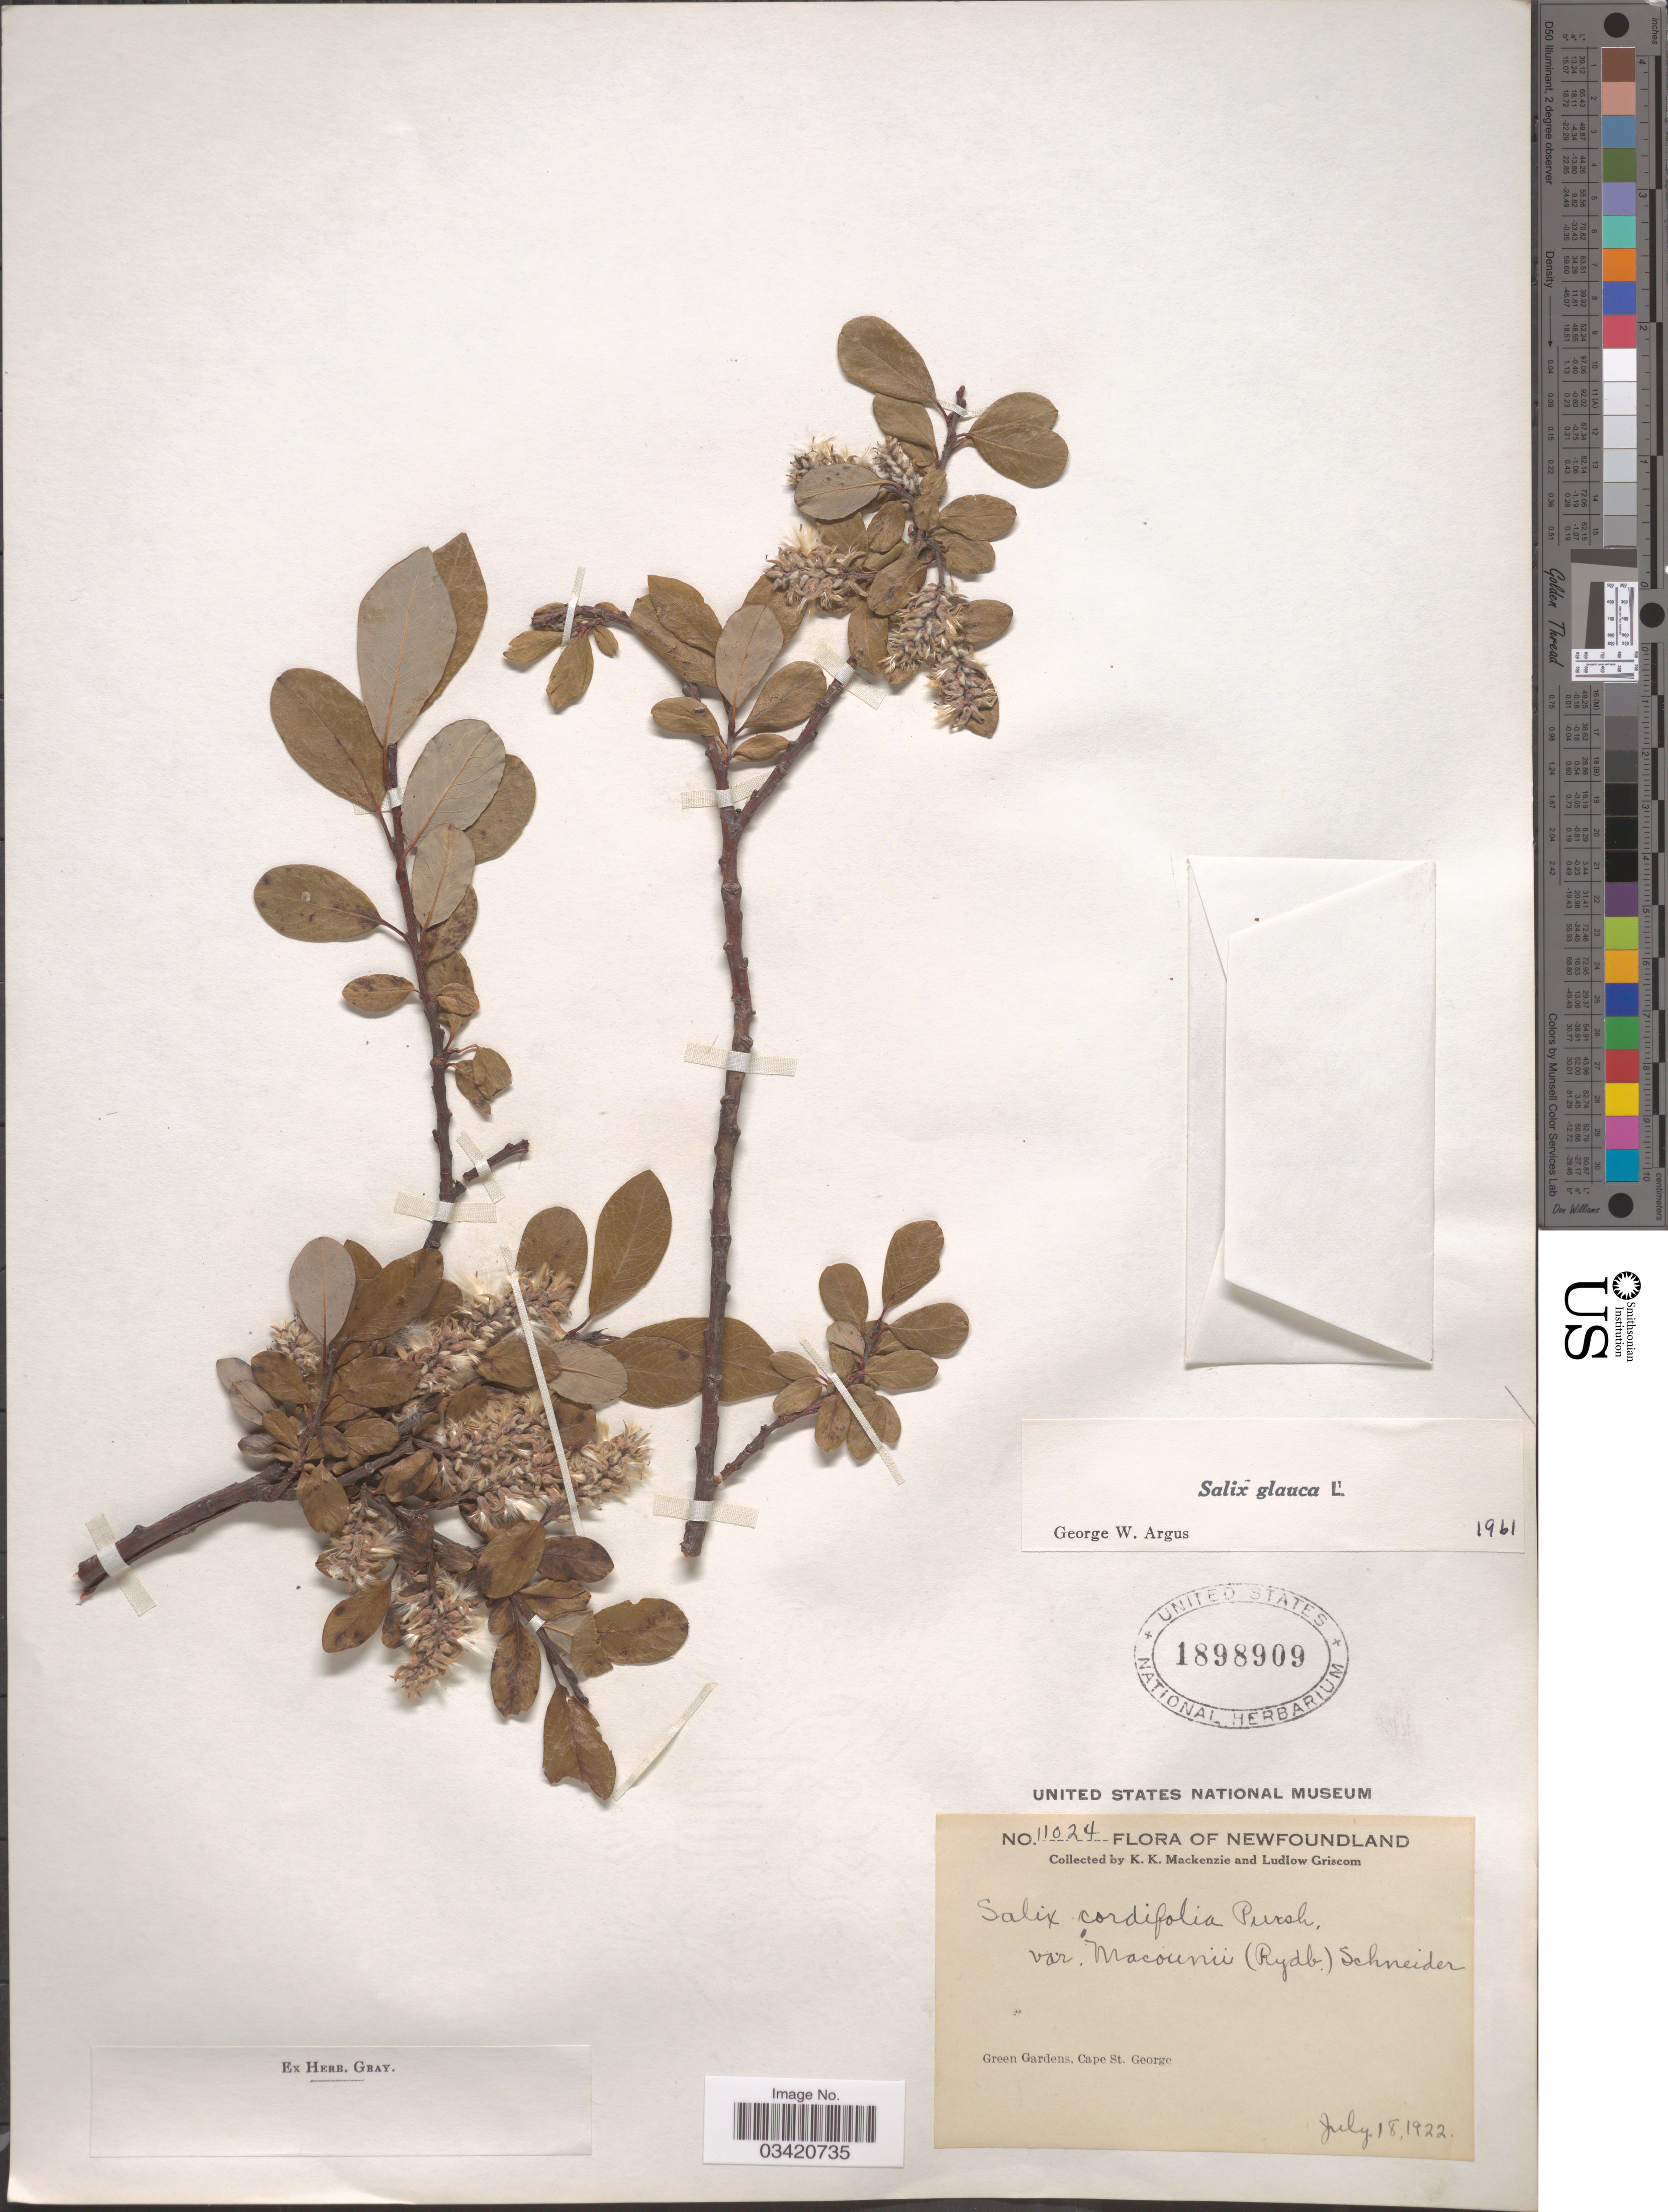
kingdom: Plantae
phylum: Tracheophyta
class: Magnoliopsida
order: Malpighiales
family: Salicaceae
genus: Salix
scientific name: Salix glauca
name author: L.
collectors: K. K. Mackenzie & L. Griscom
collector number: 11024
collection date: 1922-07-18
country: Canada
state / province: Newfoundland and Labrador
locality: Green Gardens, Cape St. George.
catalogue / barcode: US 1898909